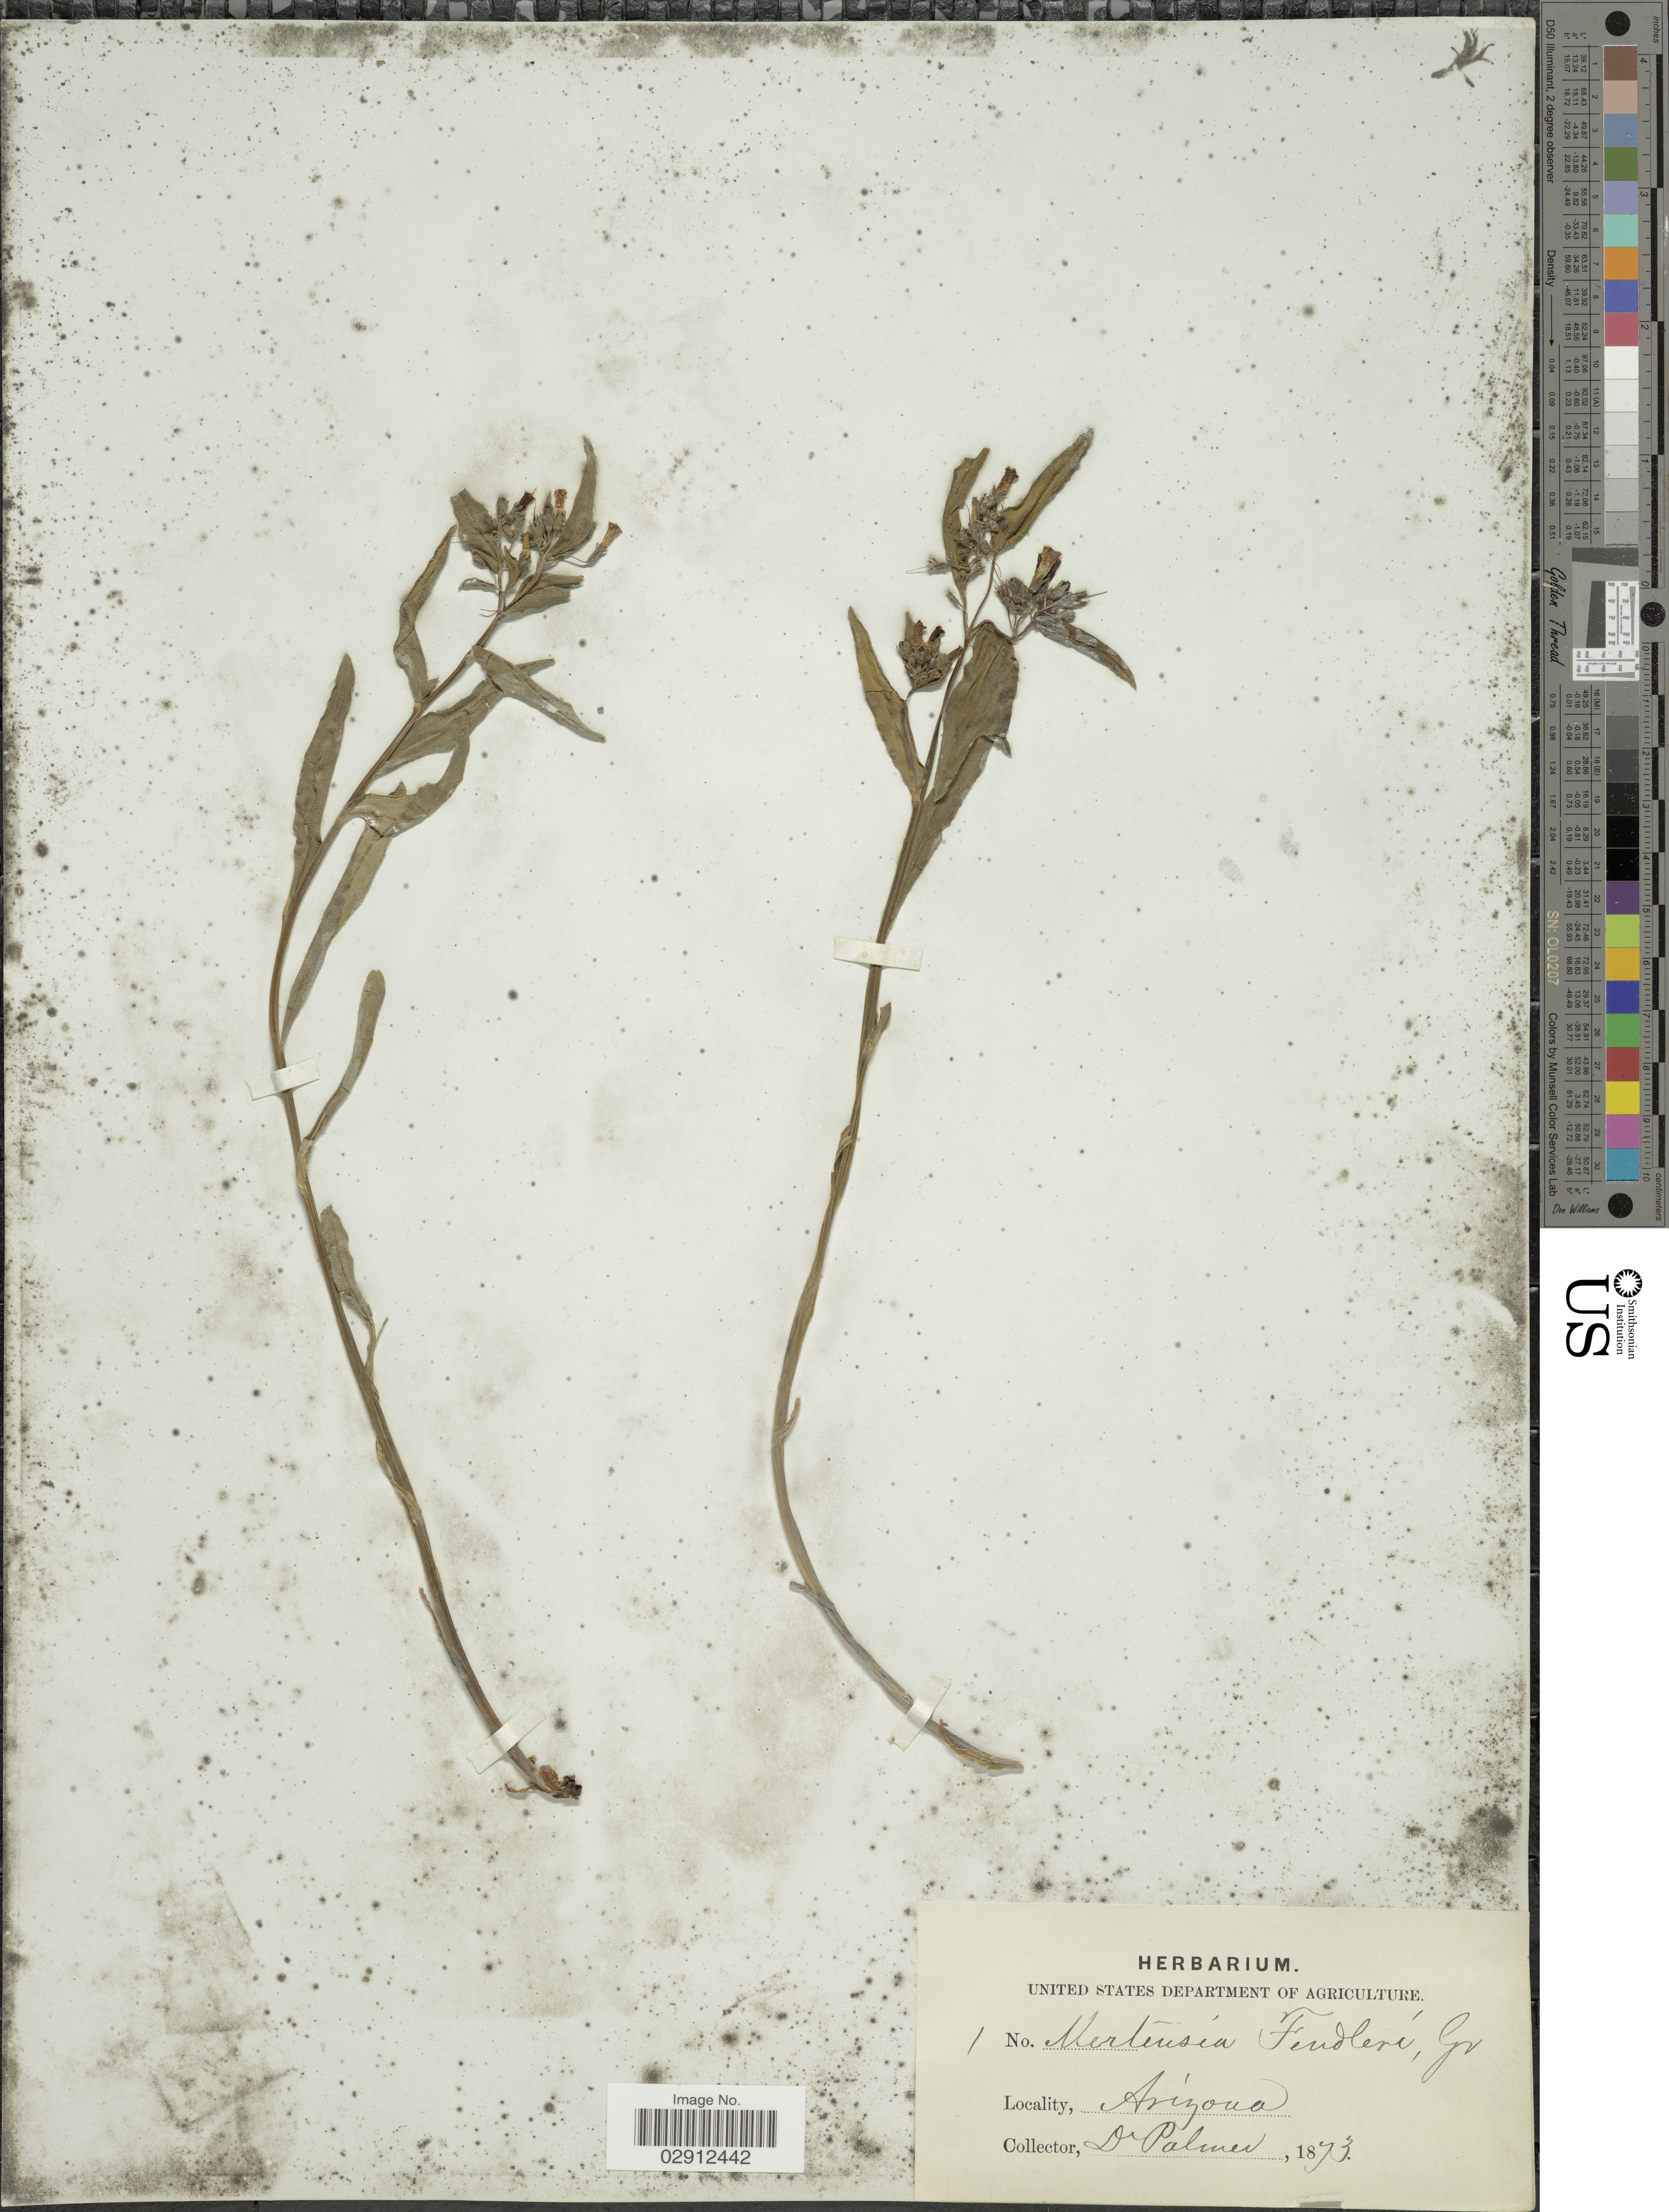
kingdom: Plantae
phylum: Tracheophyta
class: Magnoliopsida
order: Boraginales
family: Boraginaceae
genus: Mertensia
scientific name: Mertensia lanceolata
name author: (Pursh) DC. ex A. DC.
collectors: E. Palmer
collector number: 1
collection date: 1873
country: United States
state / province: Arizona